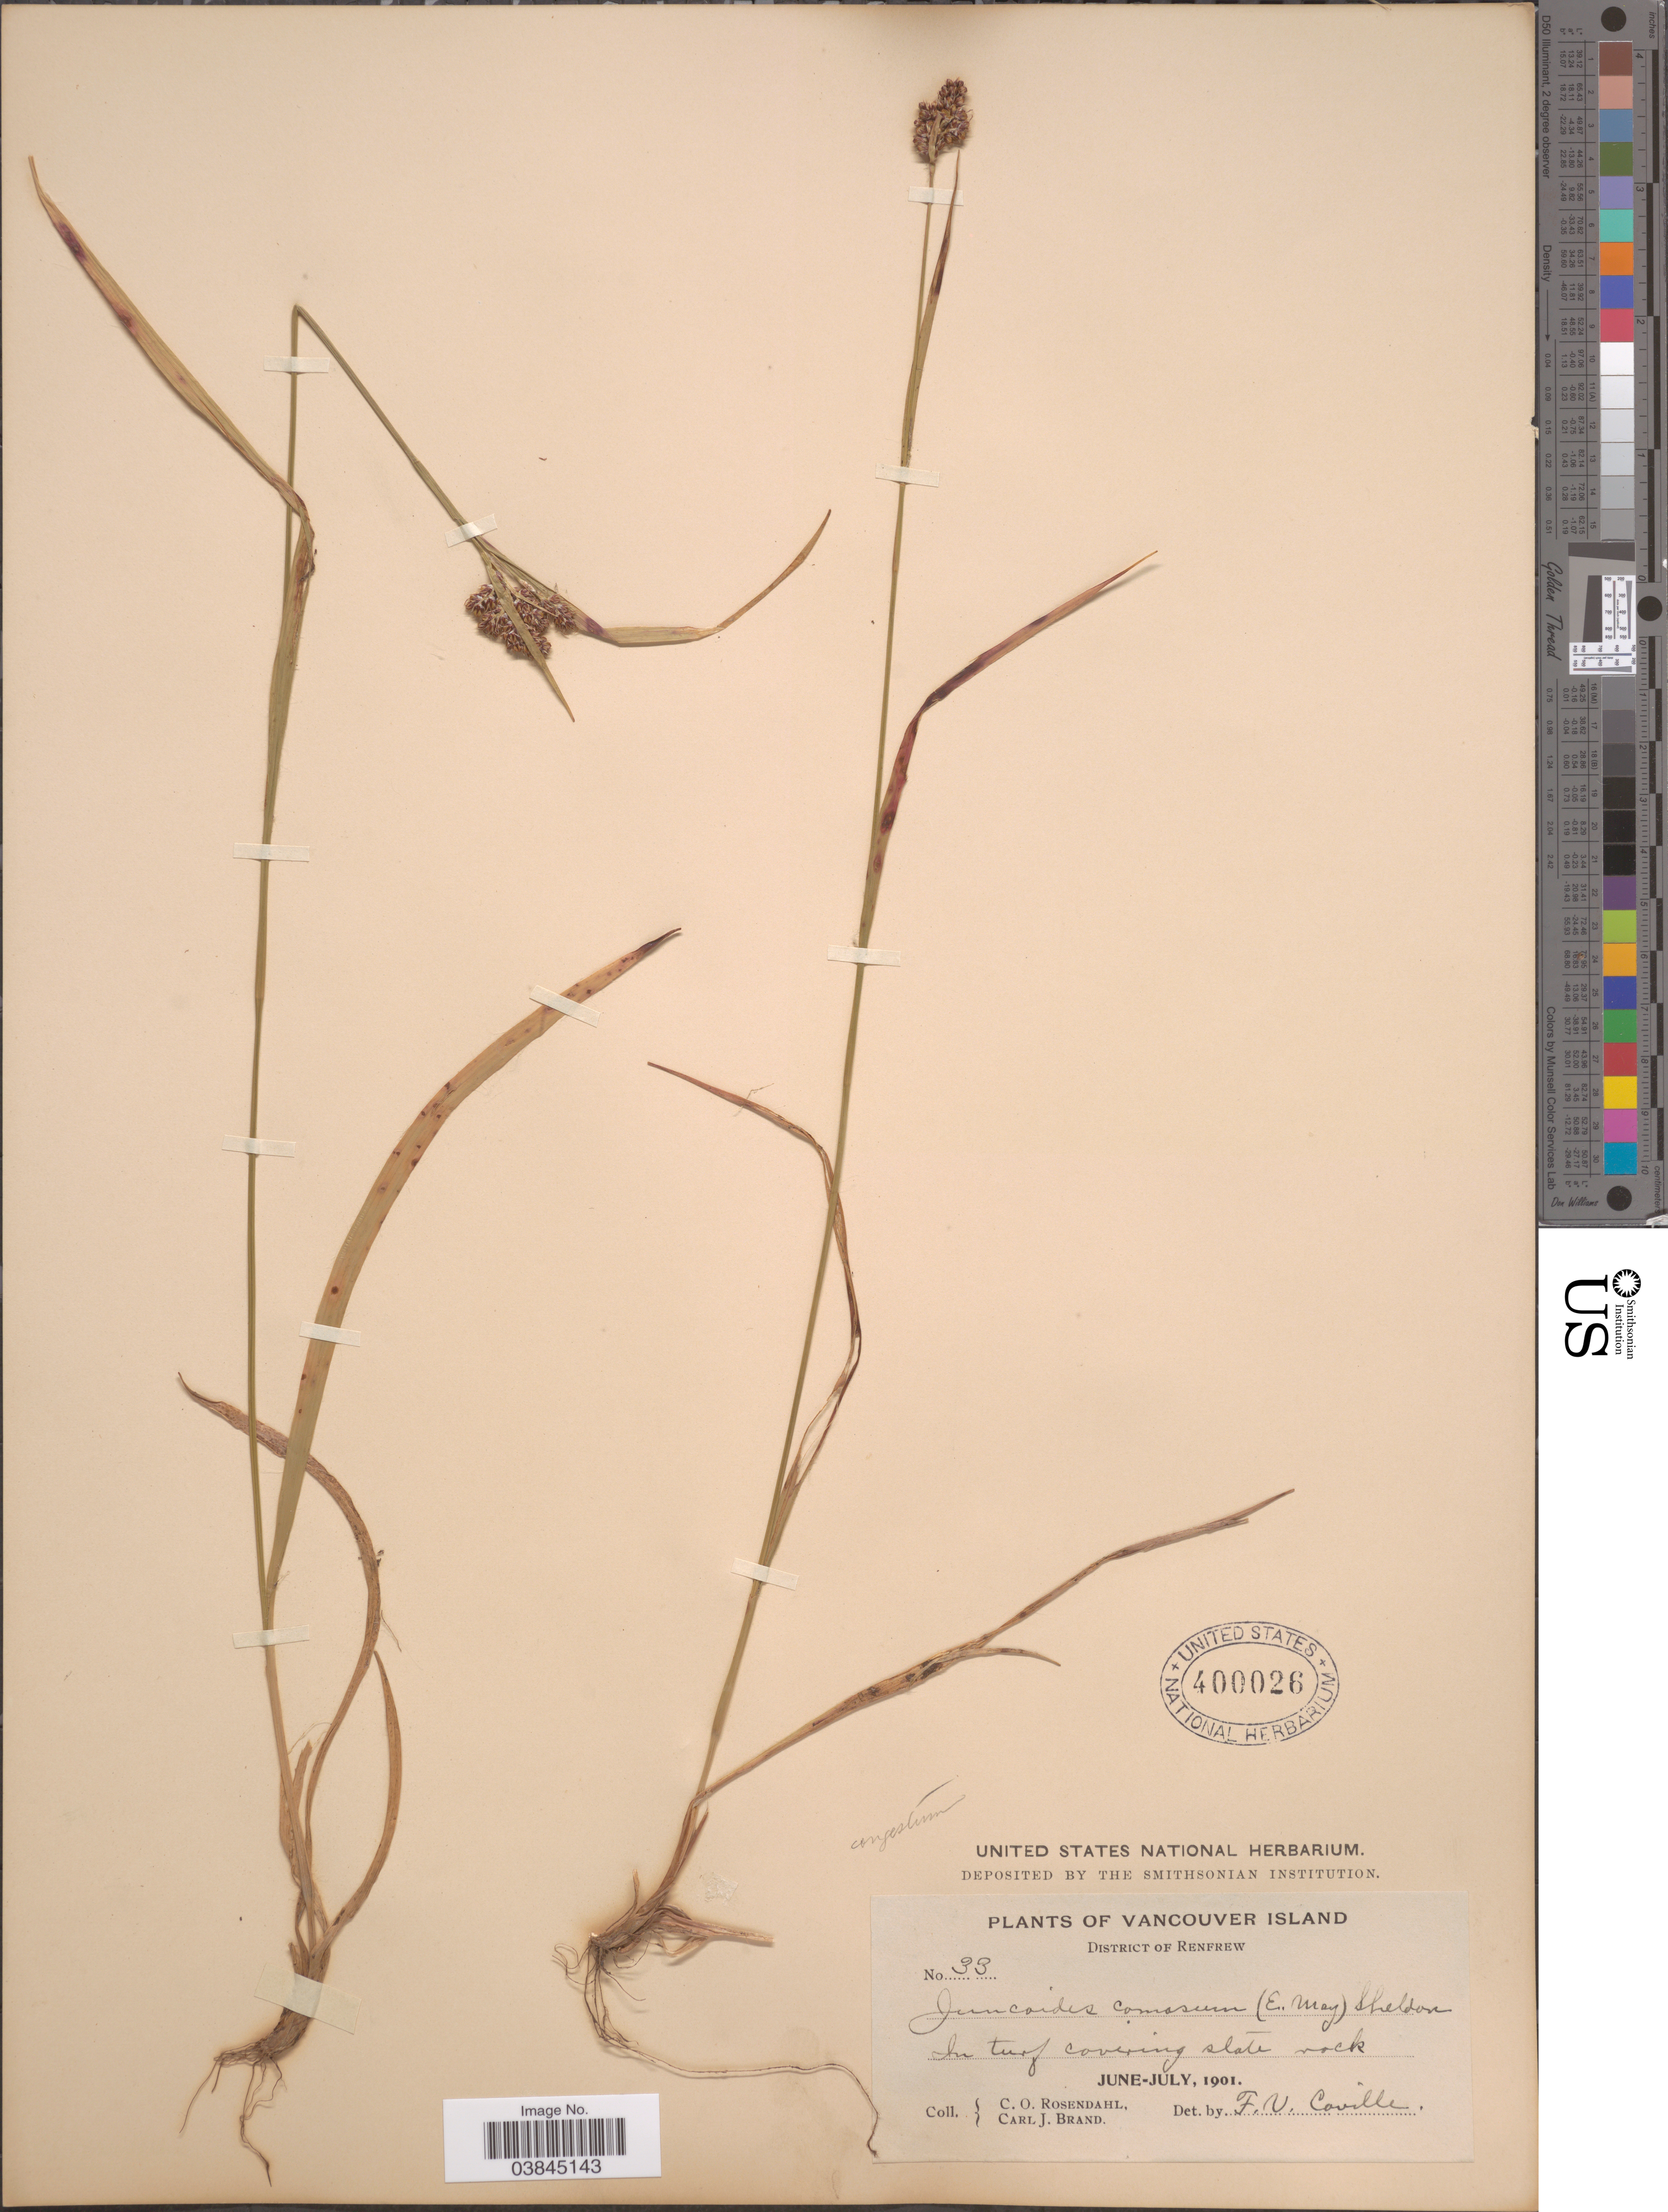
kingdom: Plantae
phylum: Tracheophyta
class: Liliopsida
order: Poales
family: Juncaceae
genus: Luzula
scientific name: Luzula campestris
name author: (L.) DC.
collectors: C. O. Rosendahl & C. J. Brand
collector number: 33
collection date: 1901-06/1901-07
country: Canada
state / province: British Columbia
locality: Vancouver Island. District of Renfrew.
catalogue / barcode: US 400026